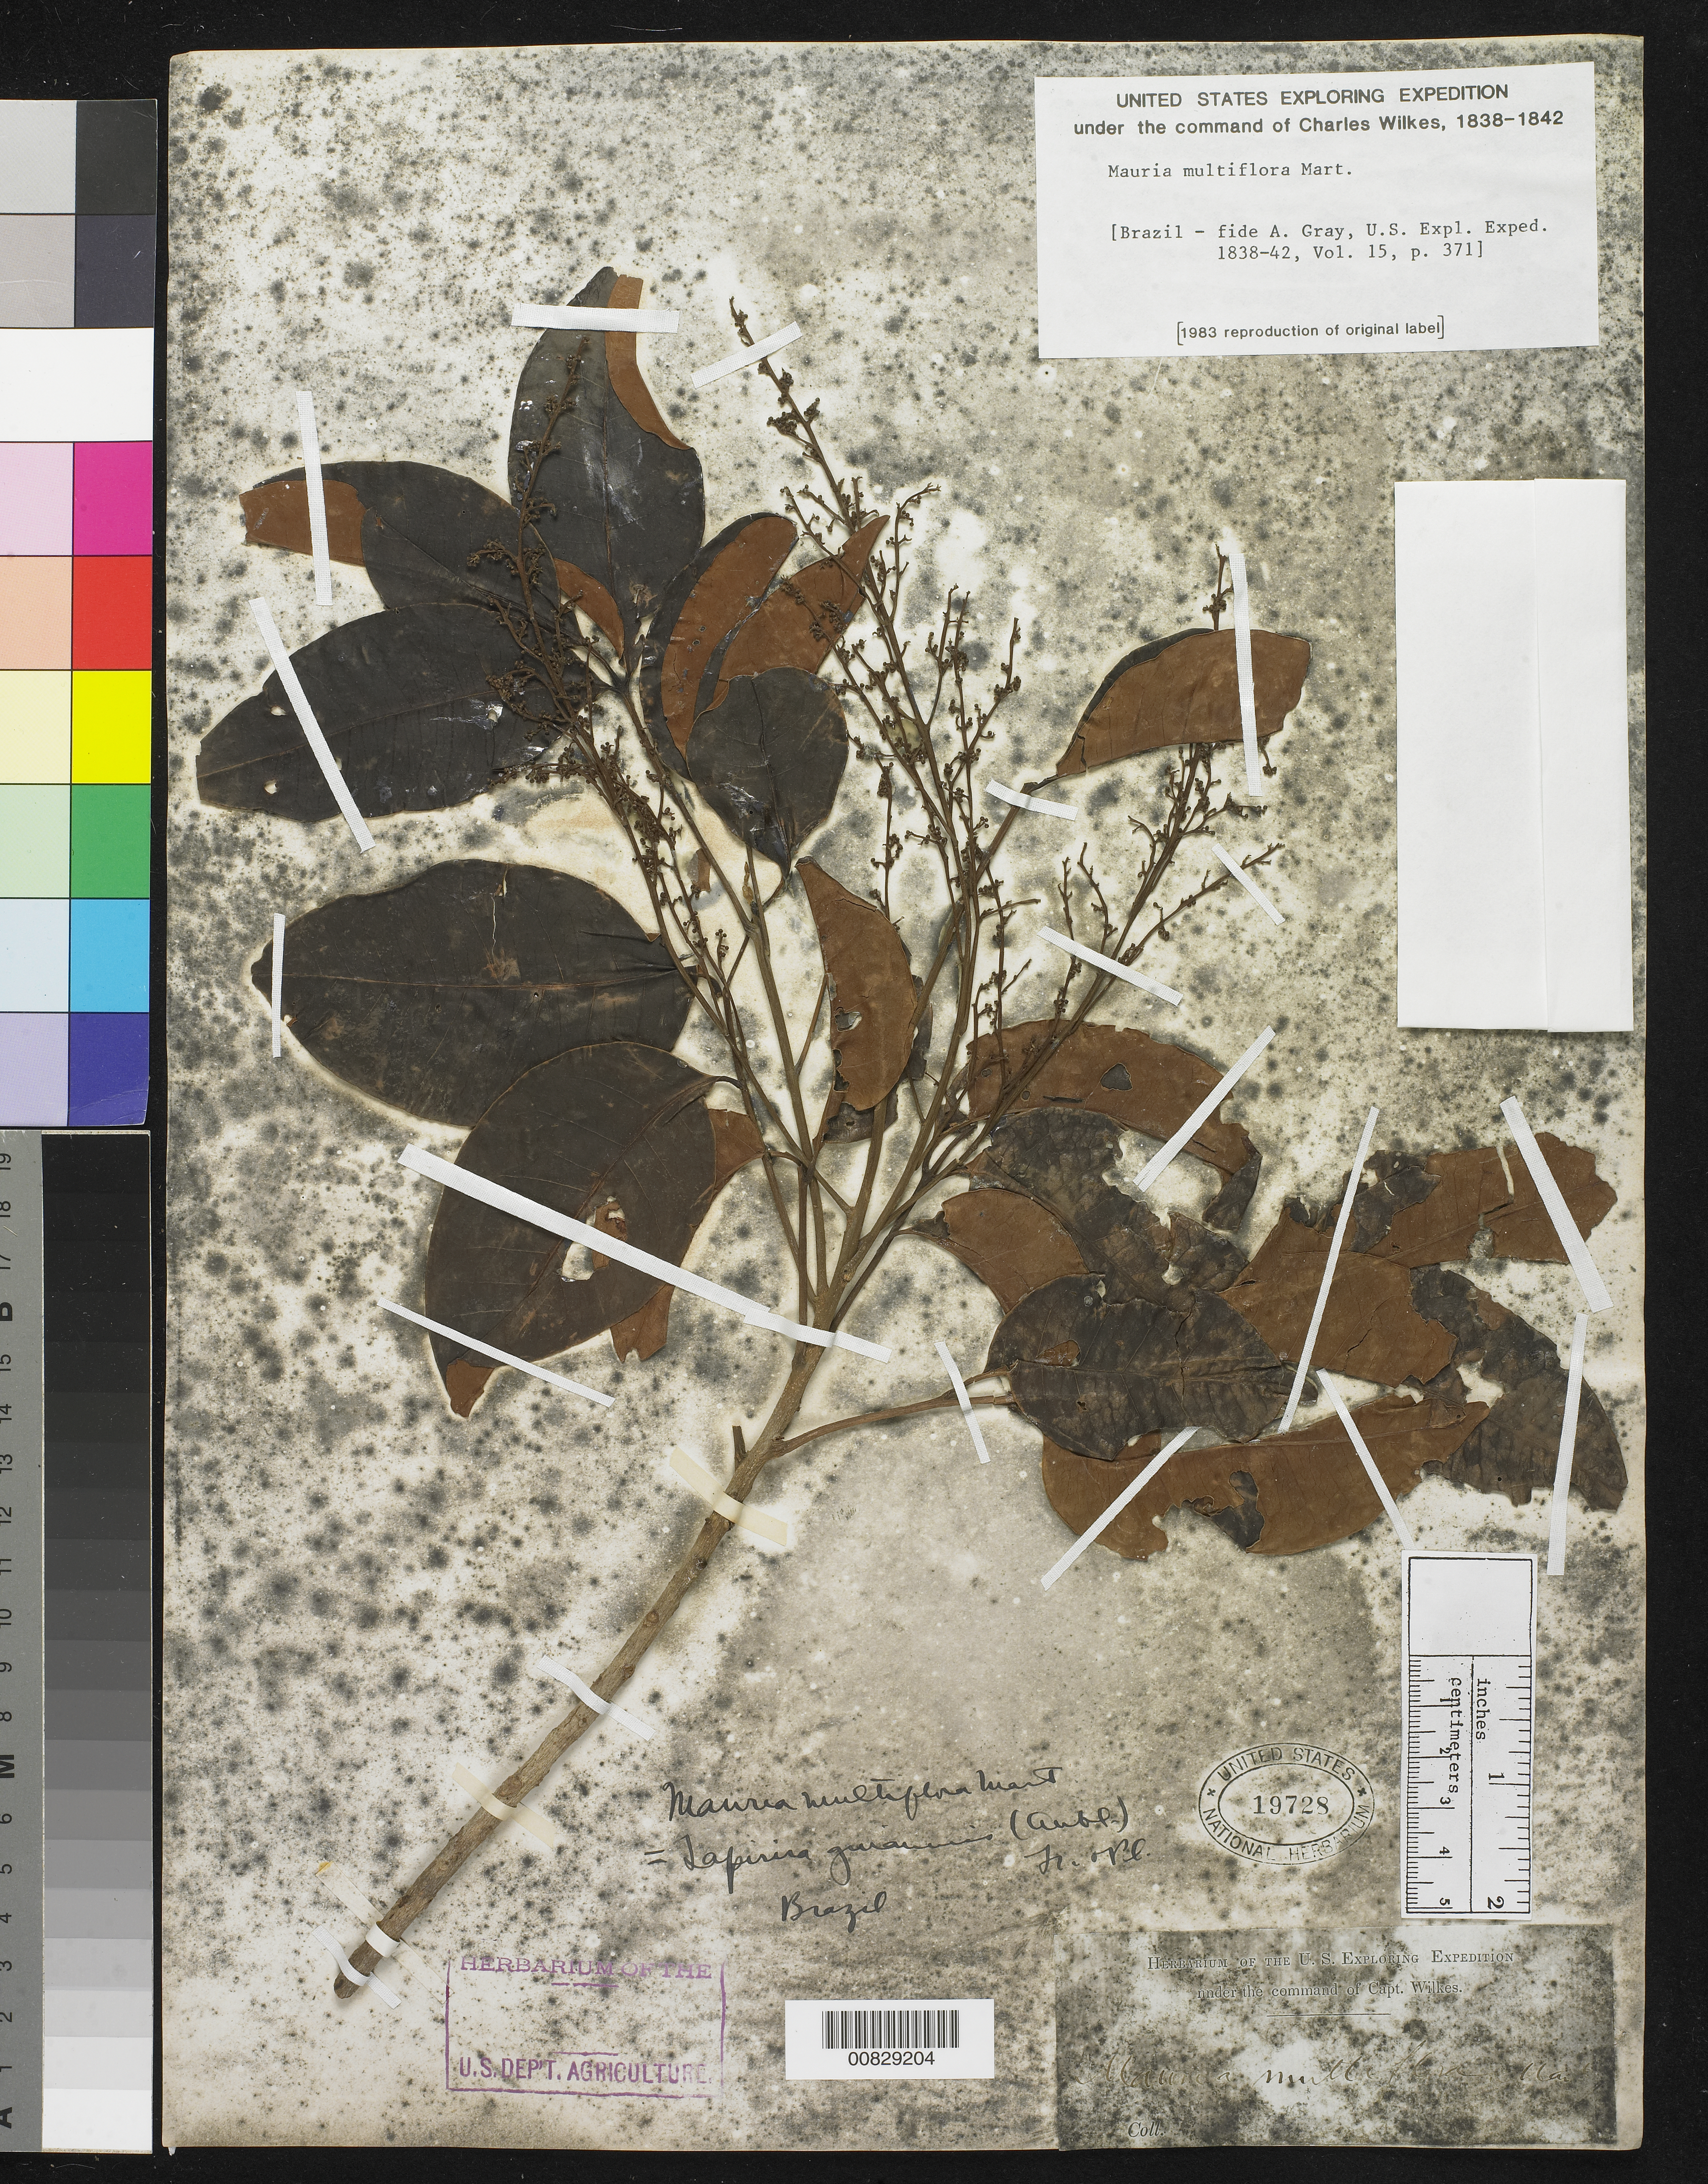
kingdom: Plantae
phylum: Tracheophyta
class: Magnoliopsida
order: Sapindales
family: Anacardiaceae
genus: Mauria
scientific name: Mauria multiflora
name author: C. Mart. ex Benth.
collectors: Wilkes Explor. Exped.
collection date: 1838/1842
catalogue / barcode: US 19728